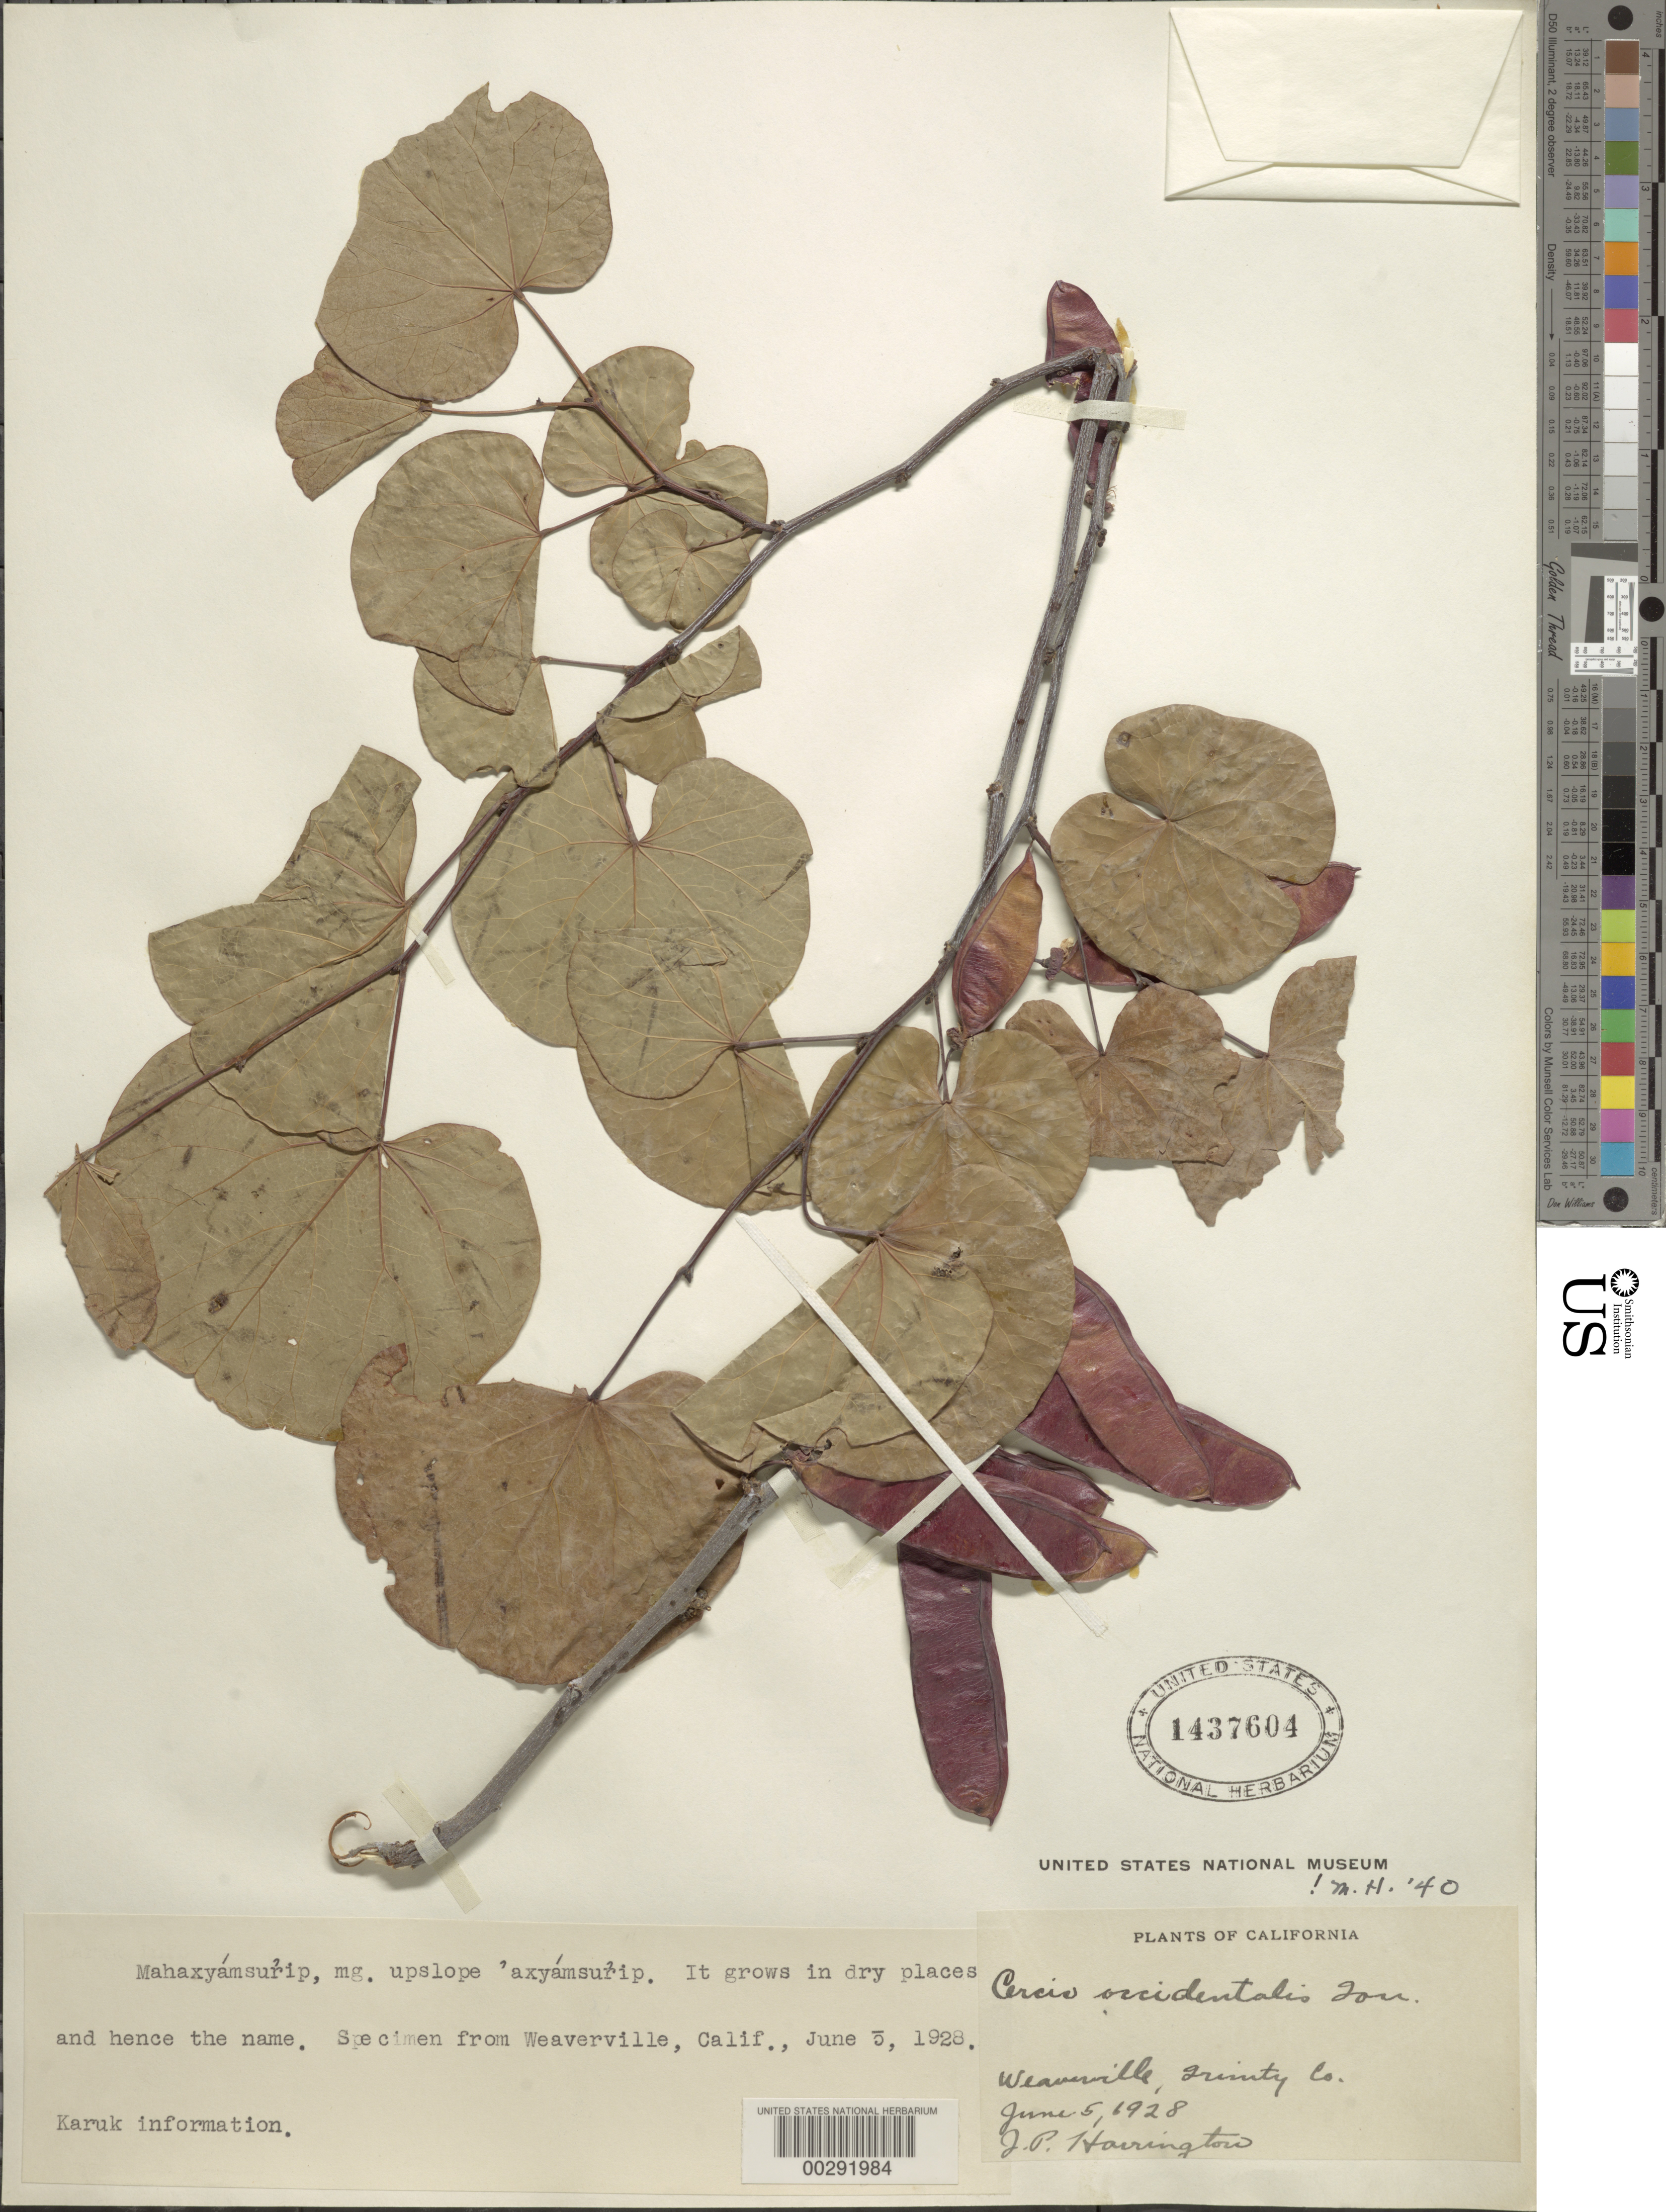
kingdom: Plantae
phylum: Tracheophyta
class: Magnoliopsida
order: Fabales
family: Fabaceae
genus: Cercis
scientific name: Cercis occidentalis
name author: Torr. ex A. Gray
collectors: J. Harrington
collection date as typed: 05 Jun 1928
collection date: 1928-06-05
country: United States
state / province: California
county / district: Trinity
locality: Weaverville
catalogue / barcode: US 1437604